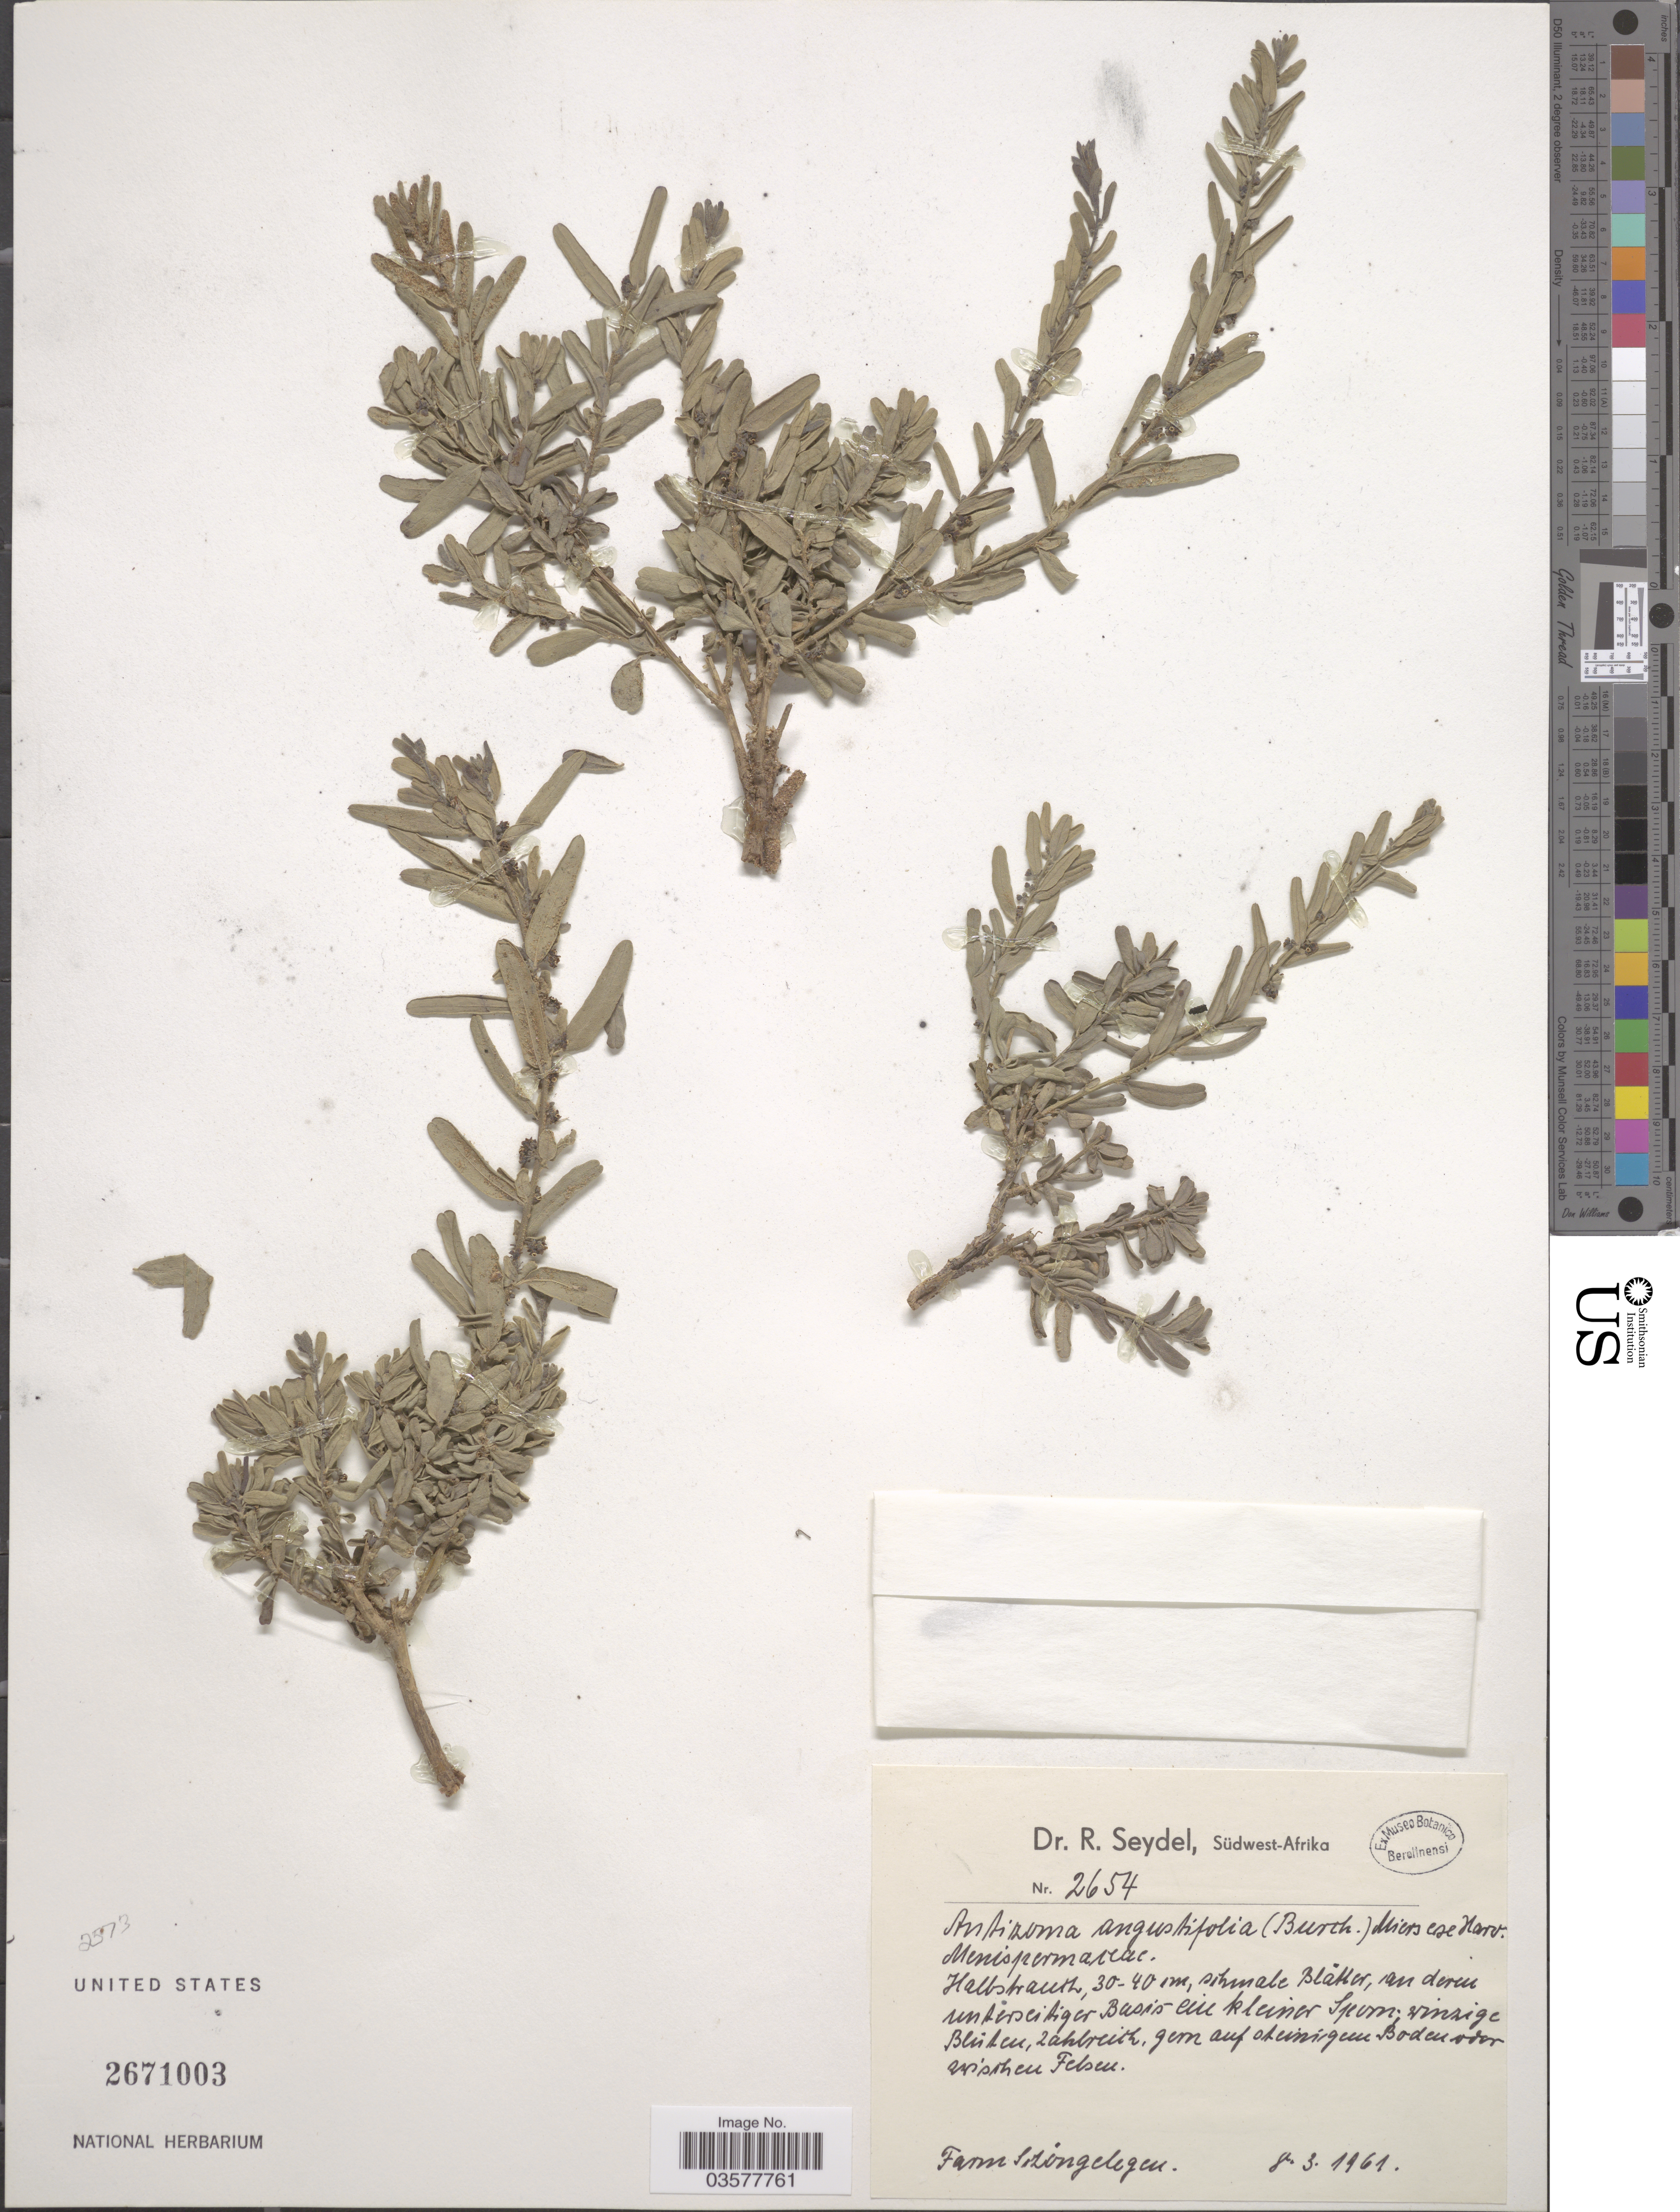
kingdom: Plantae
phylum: Tracheophyta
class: Magnoliopsida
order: Ranunculales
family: Menispermaceae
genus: Antizoma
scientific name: Antizoma angustifolia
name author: (Burch.) Miers ex Harv.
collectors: R. Seydel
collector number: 2654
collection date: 1961-03-08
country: Namibia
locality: Südwest-Afrika. X.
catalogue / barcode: US 2671003